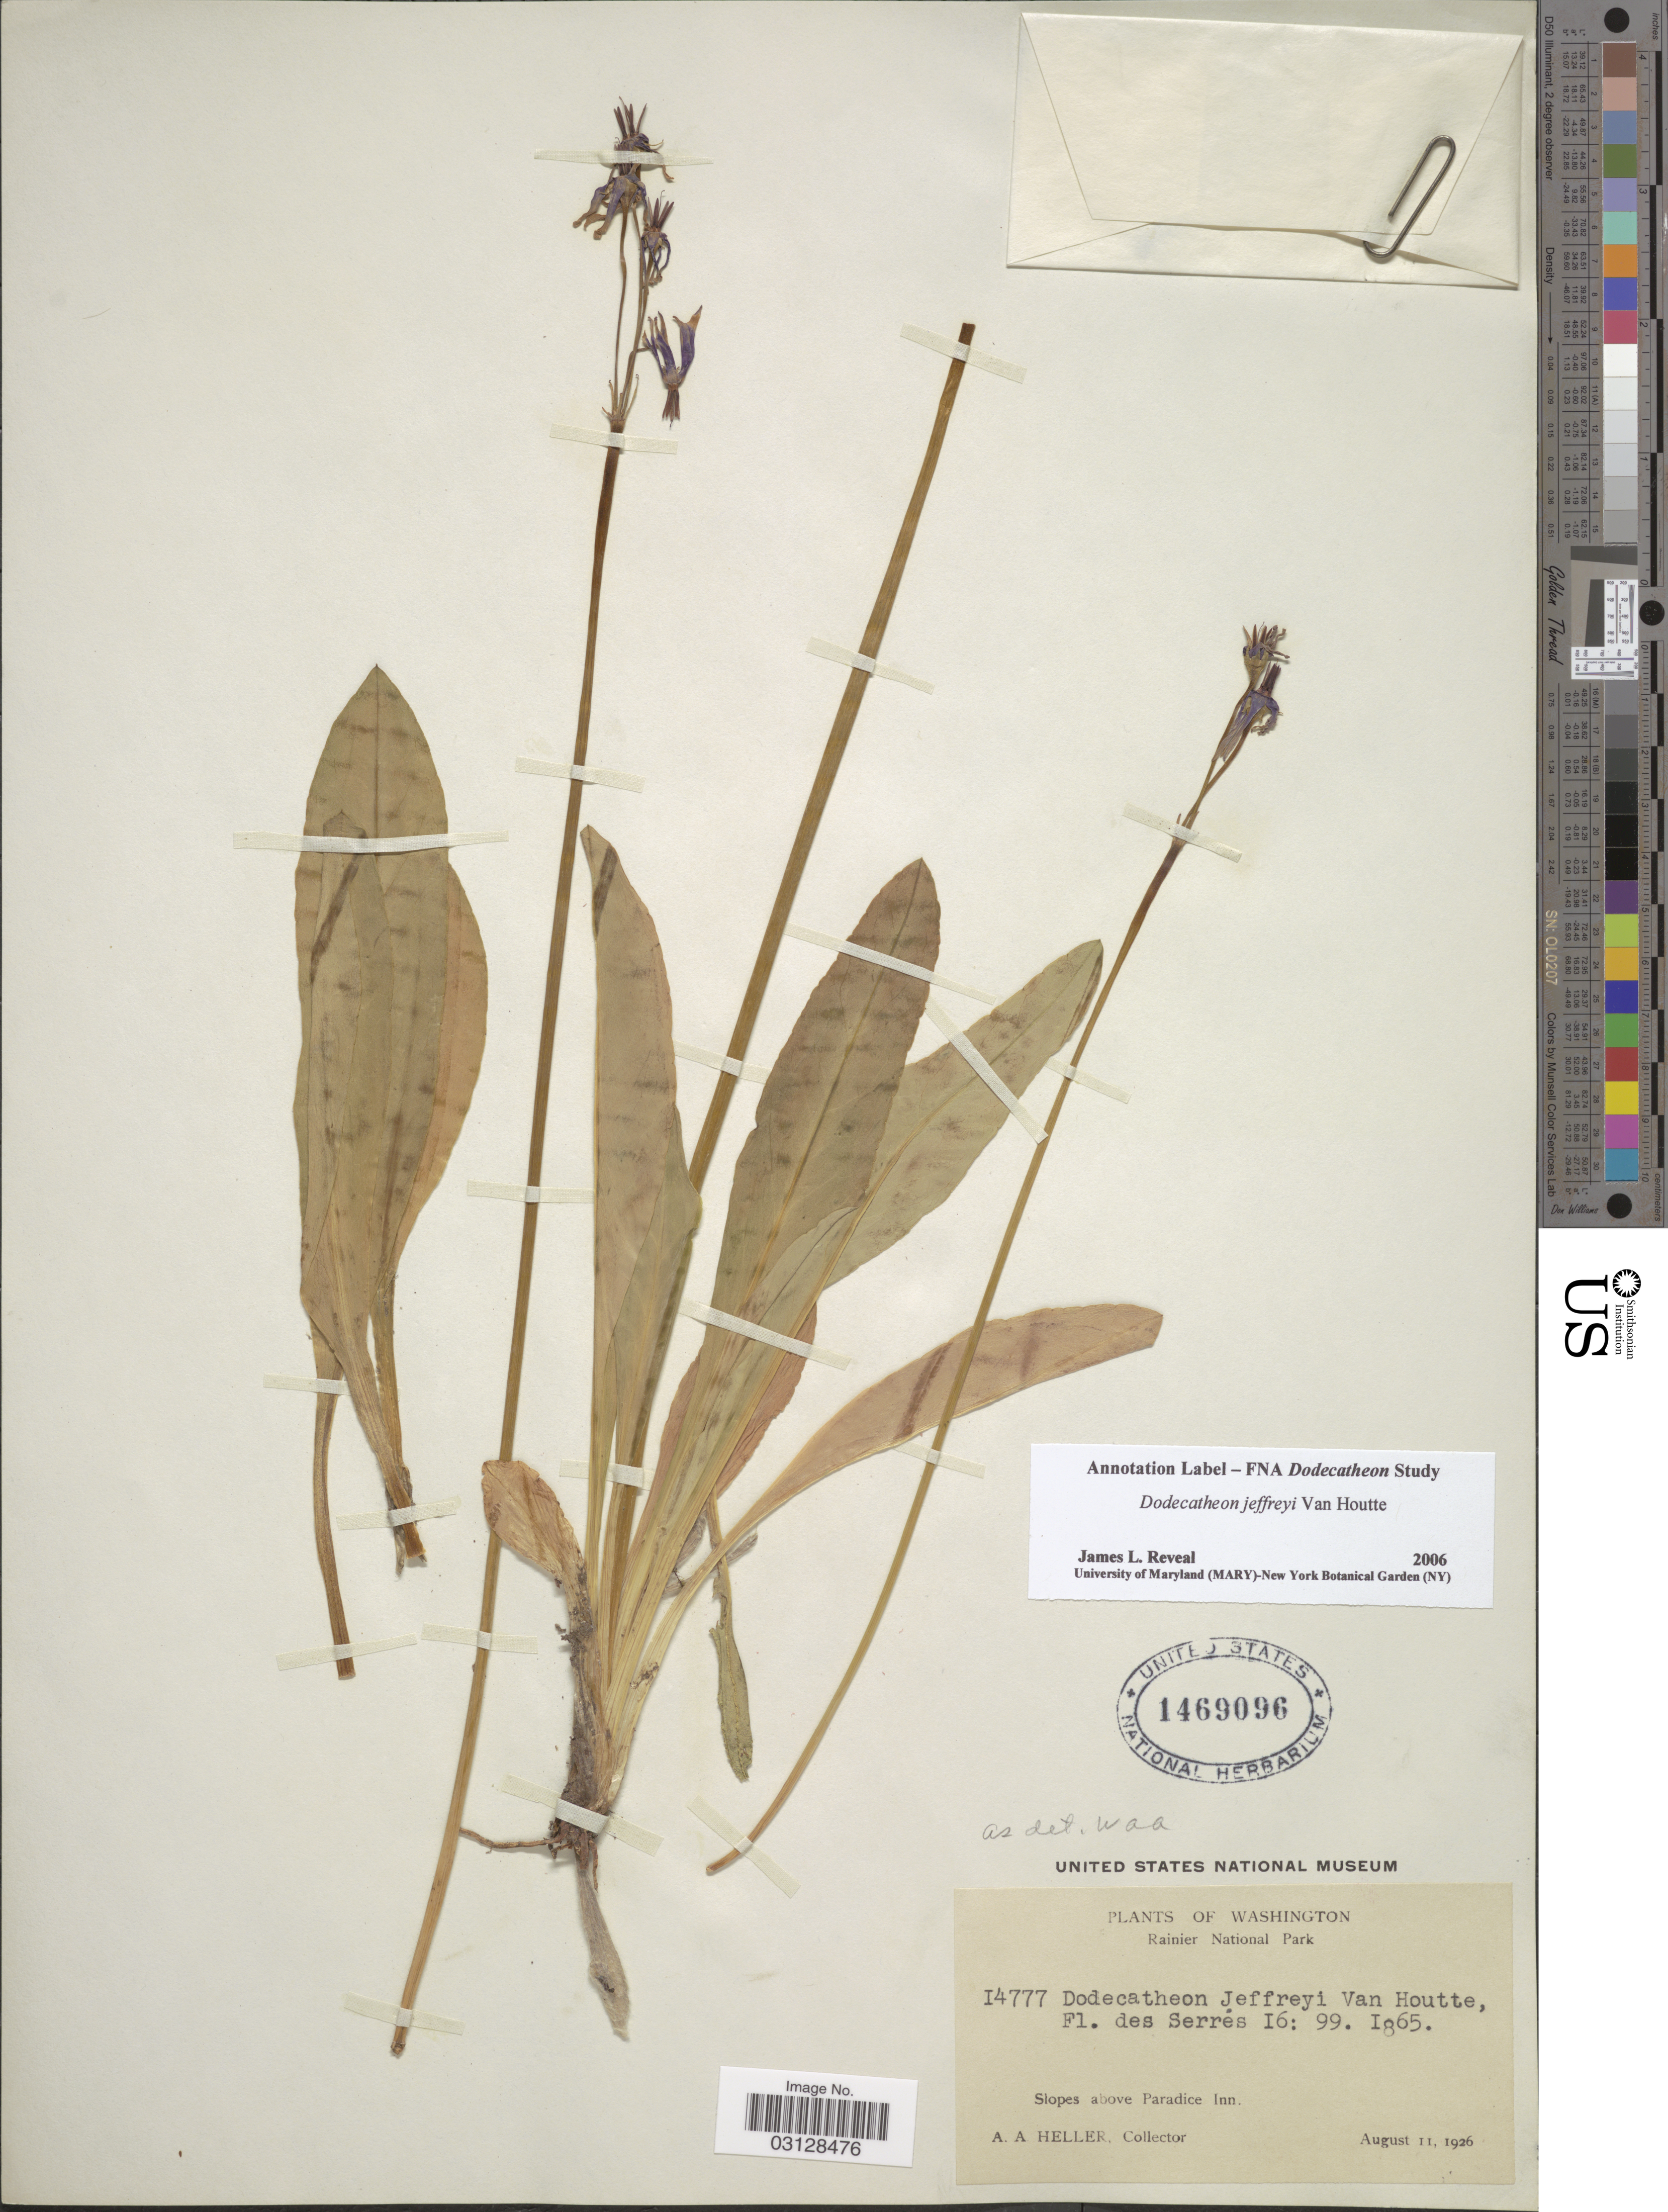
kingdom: Plantae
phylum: Tracheophyta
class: Magnoliopsida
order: Ericales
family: Primulaceae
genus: Dodecatheon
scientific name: Dodecatheon jeffreyi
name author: Van Houtte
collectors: A. A. Heller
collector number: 14777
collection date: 1926-08-11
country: United States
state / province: Washington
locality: Rainier National Park. Slopes above Paradice Inn.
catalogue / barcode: US 1469096